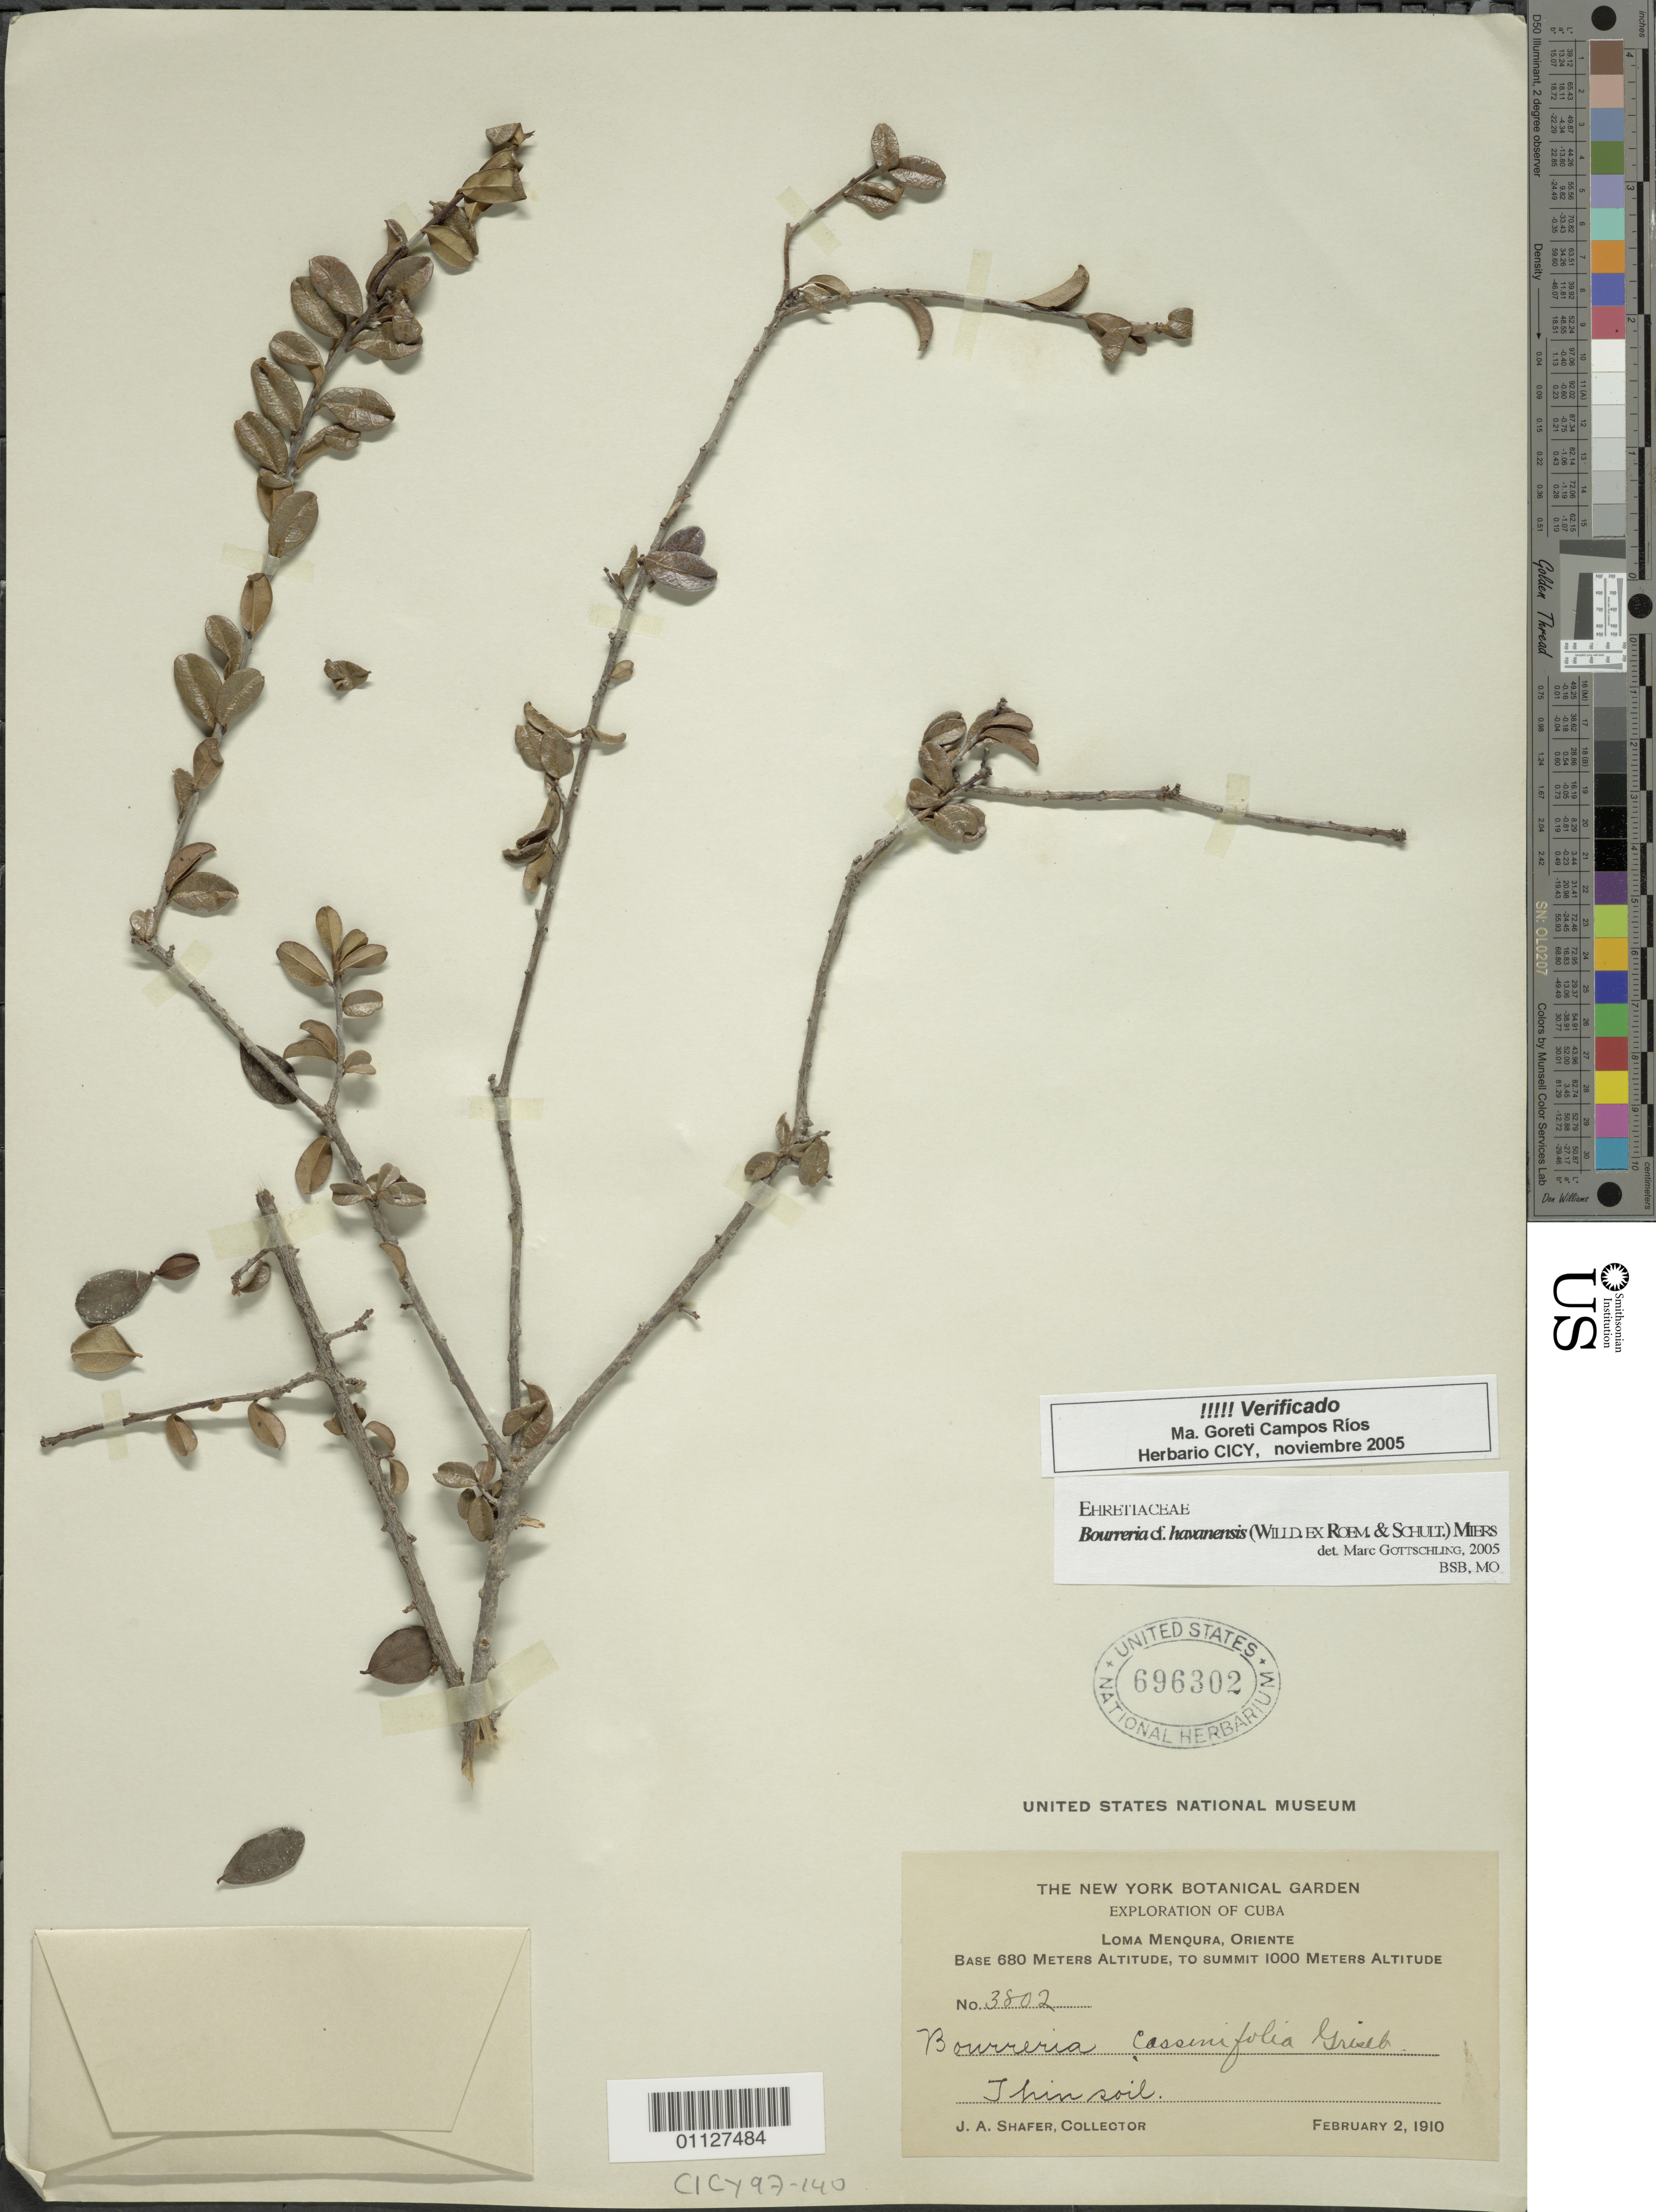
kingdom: Plantae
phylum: Tracheophyta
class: Magnoliopsida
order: Boraginales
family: Ehretiaceae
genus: Bourreria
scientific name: Bourreria havanensis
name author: (Roem. & Schult.) Miers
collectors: J. A. Shafer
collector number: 3802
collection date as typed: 02 Feb 1910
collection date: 1910-02-02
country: Cuba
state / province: Oriente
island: Cuba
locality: Loma Menqura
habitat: thin soil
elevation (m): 680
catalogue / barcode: US 696302